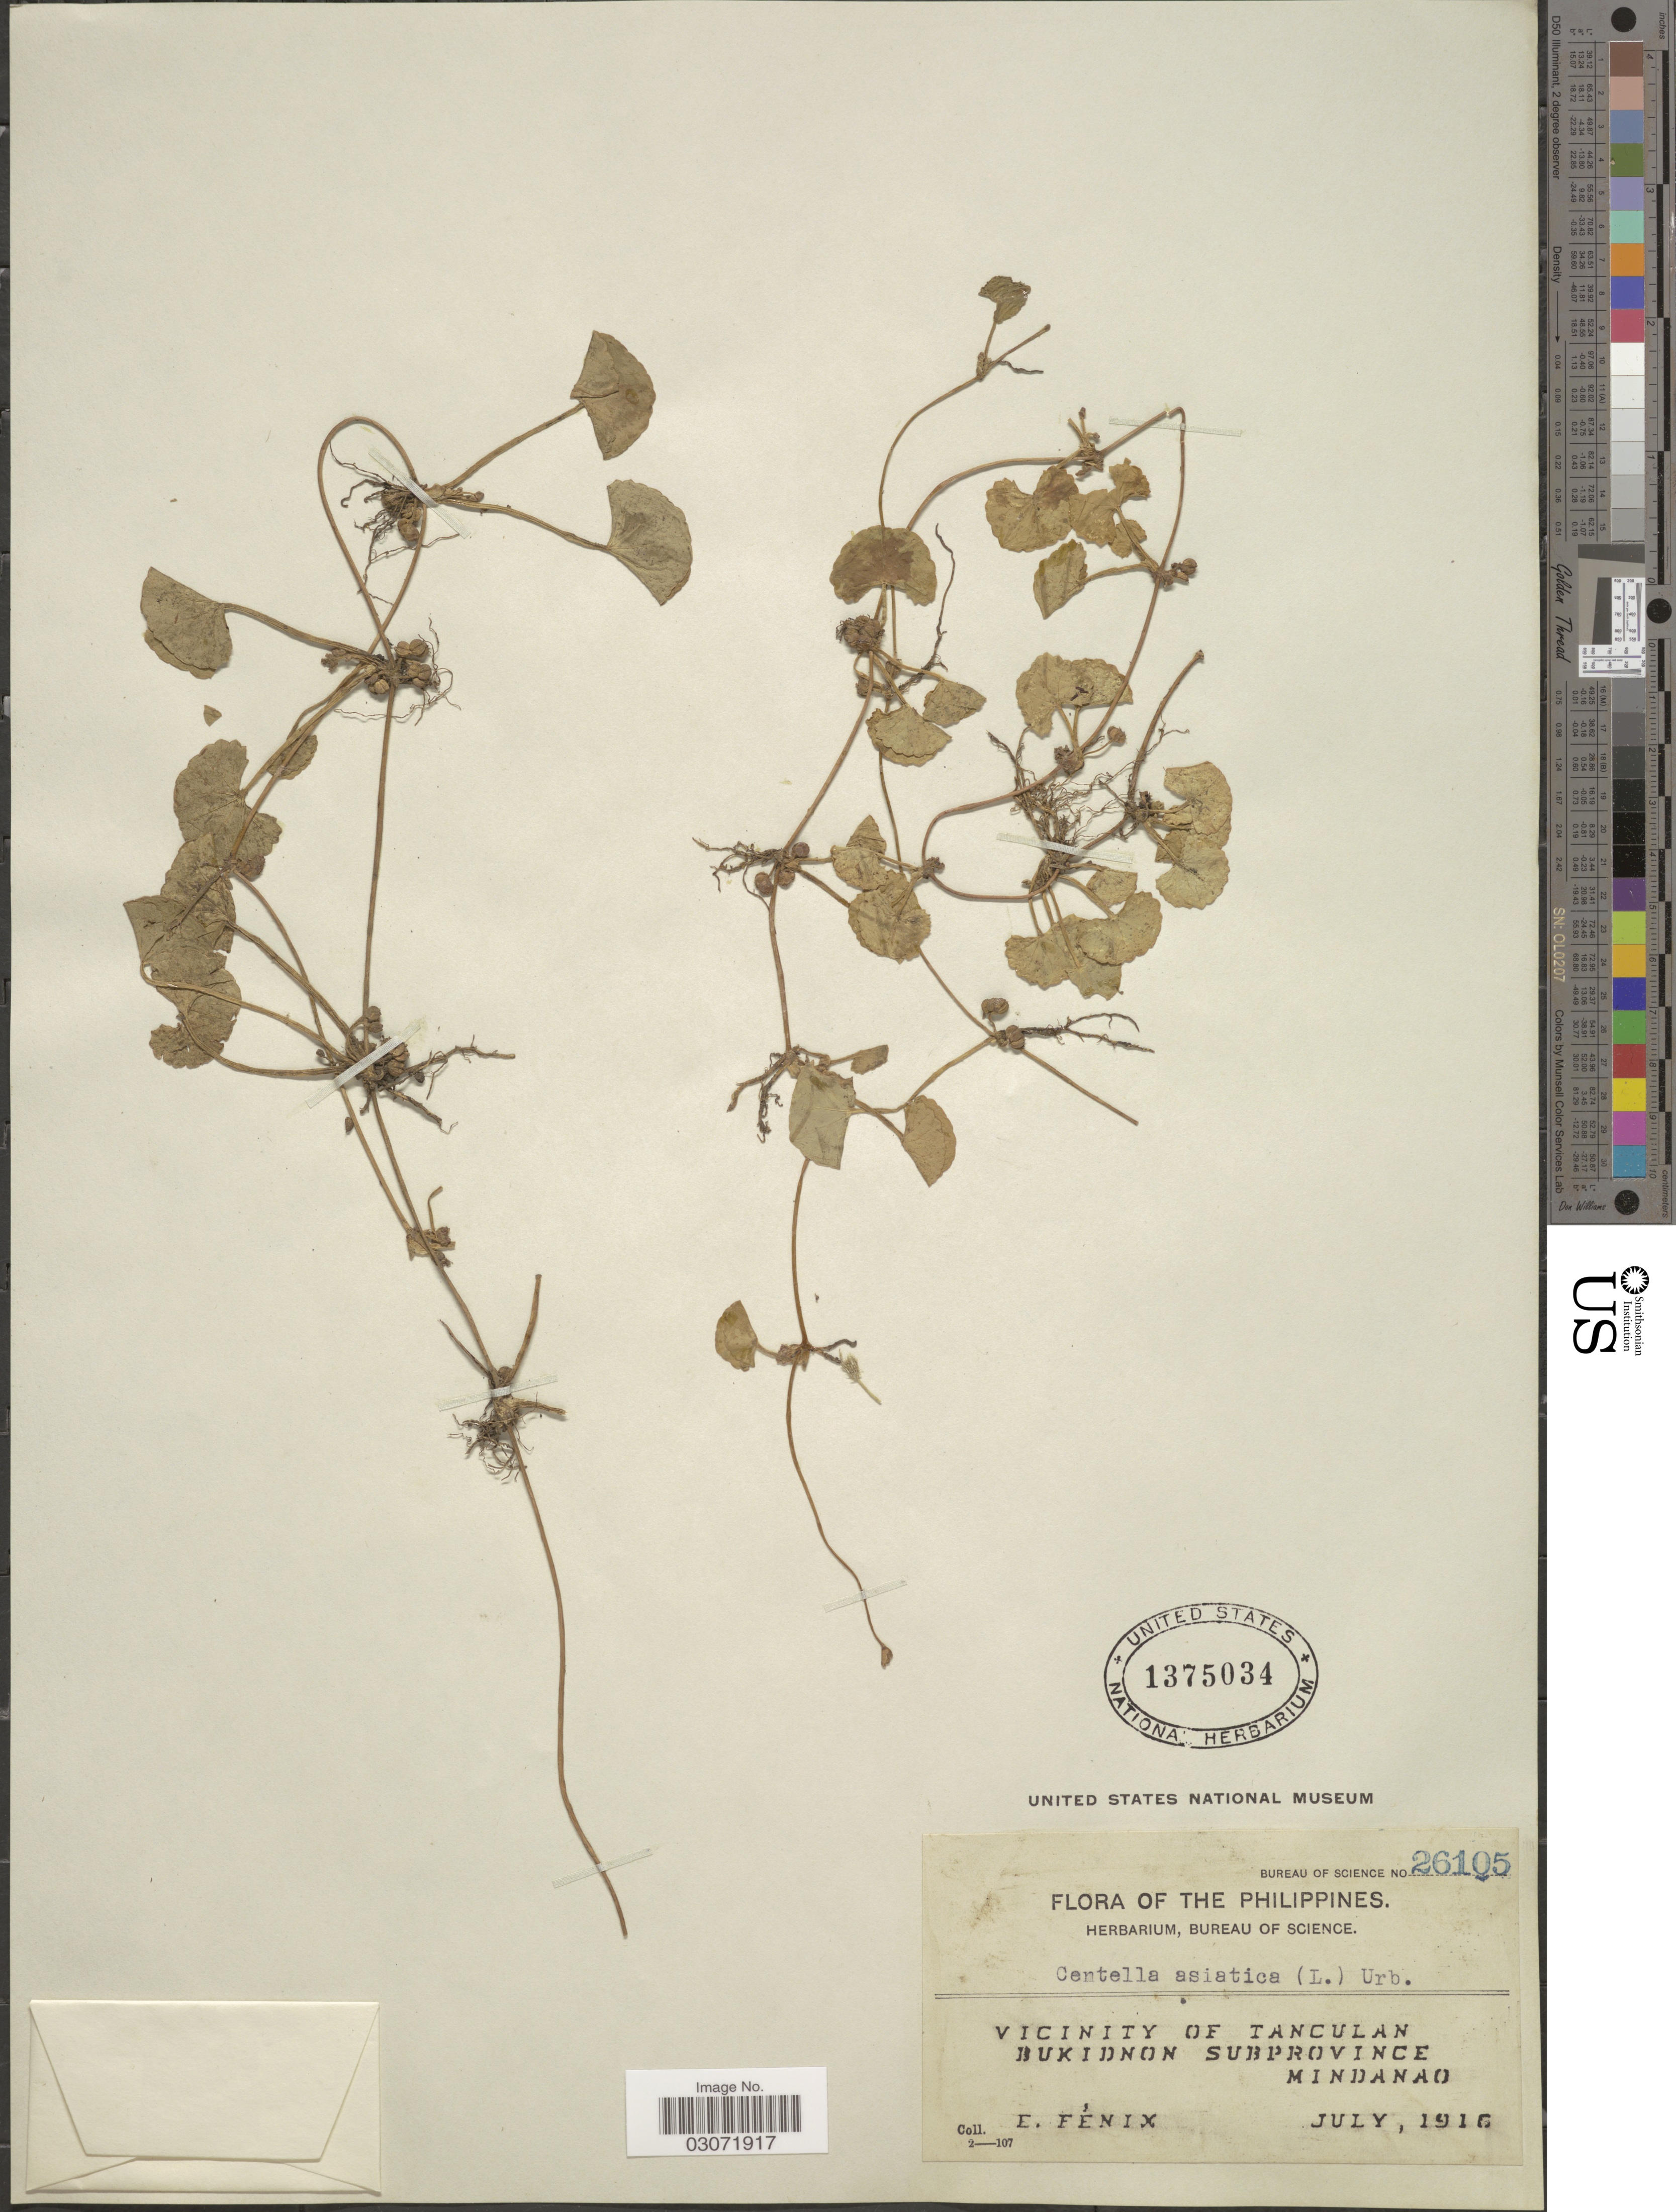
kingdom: Plantae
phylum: Tracheophyta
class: Magnoliopsida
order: Apiales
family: Apiaceae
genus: Centella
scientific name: Centella asiatica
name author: (L.) Urb.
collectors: E. Fénix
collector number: Bureau of Science 26105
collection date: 1916-07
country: Philippines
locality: Vicinity of Tanculan, Bukidnon Subprovince. Mindanao.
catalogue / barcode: US 1375034